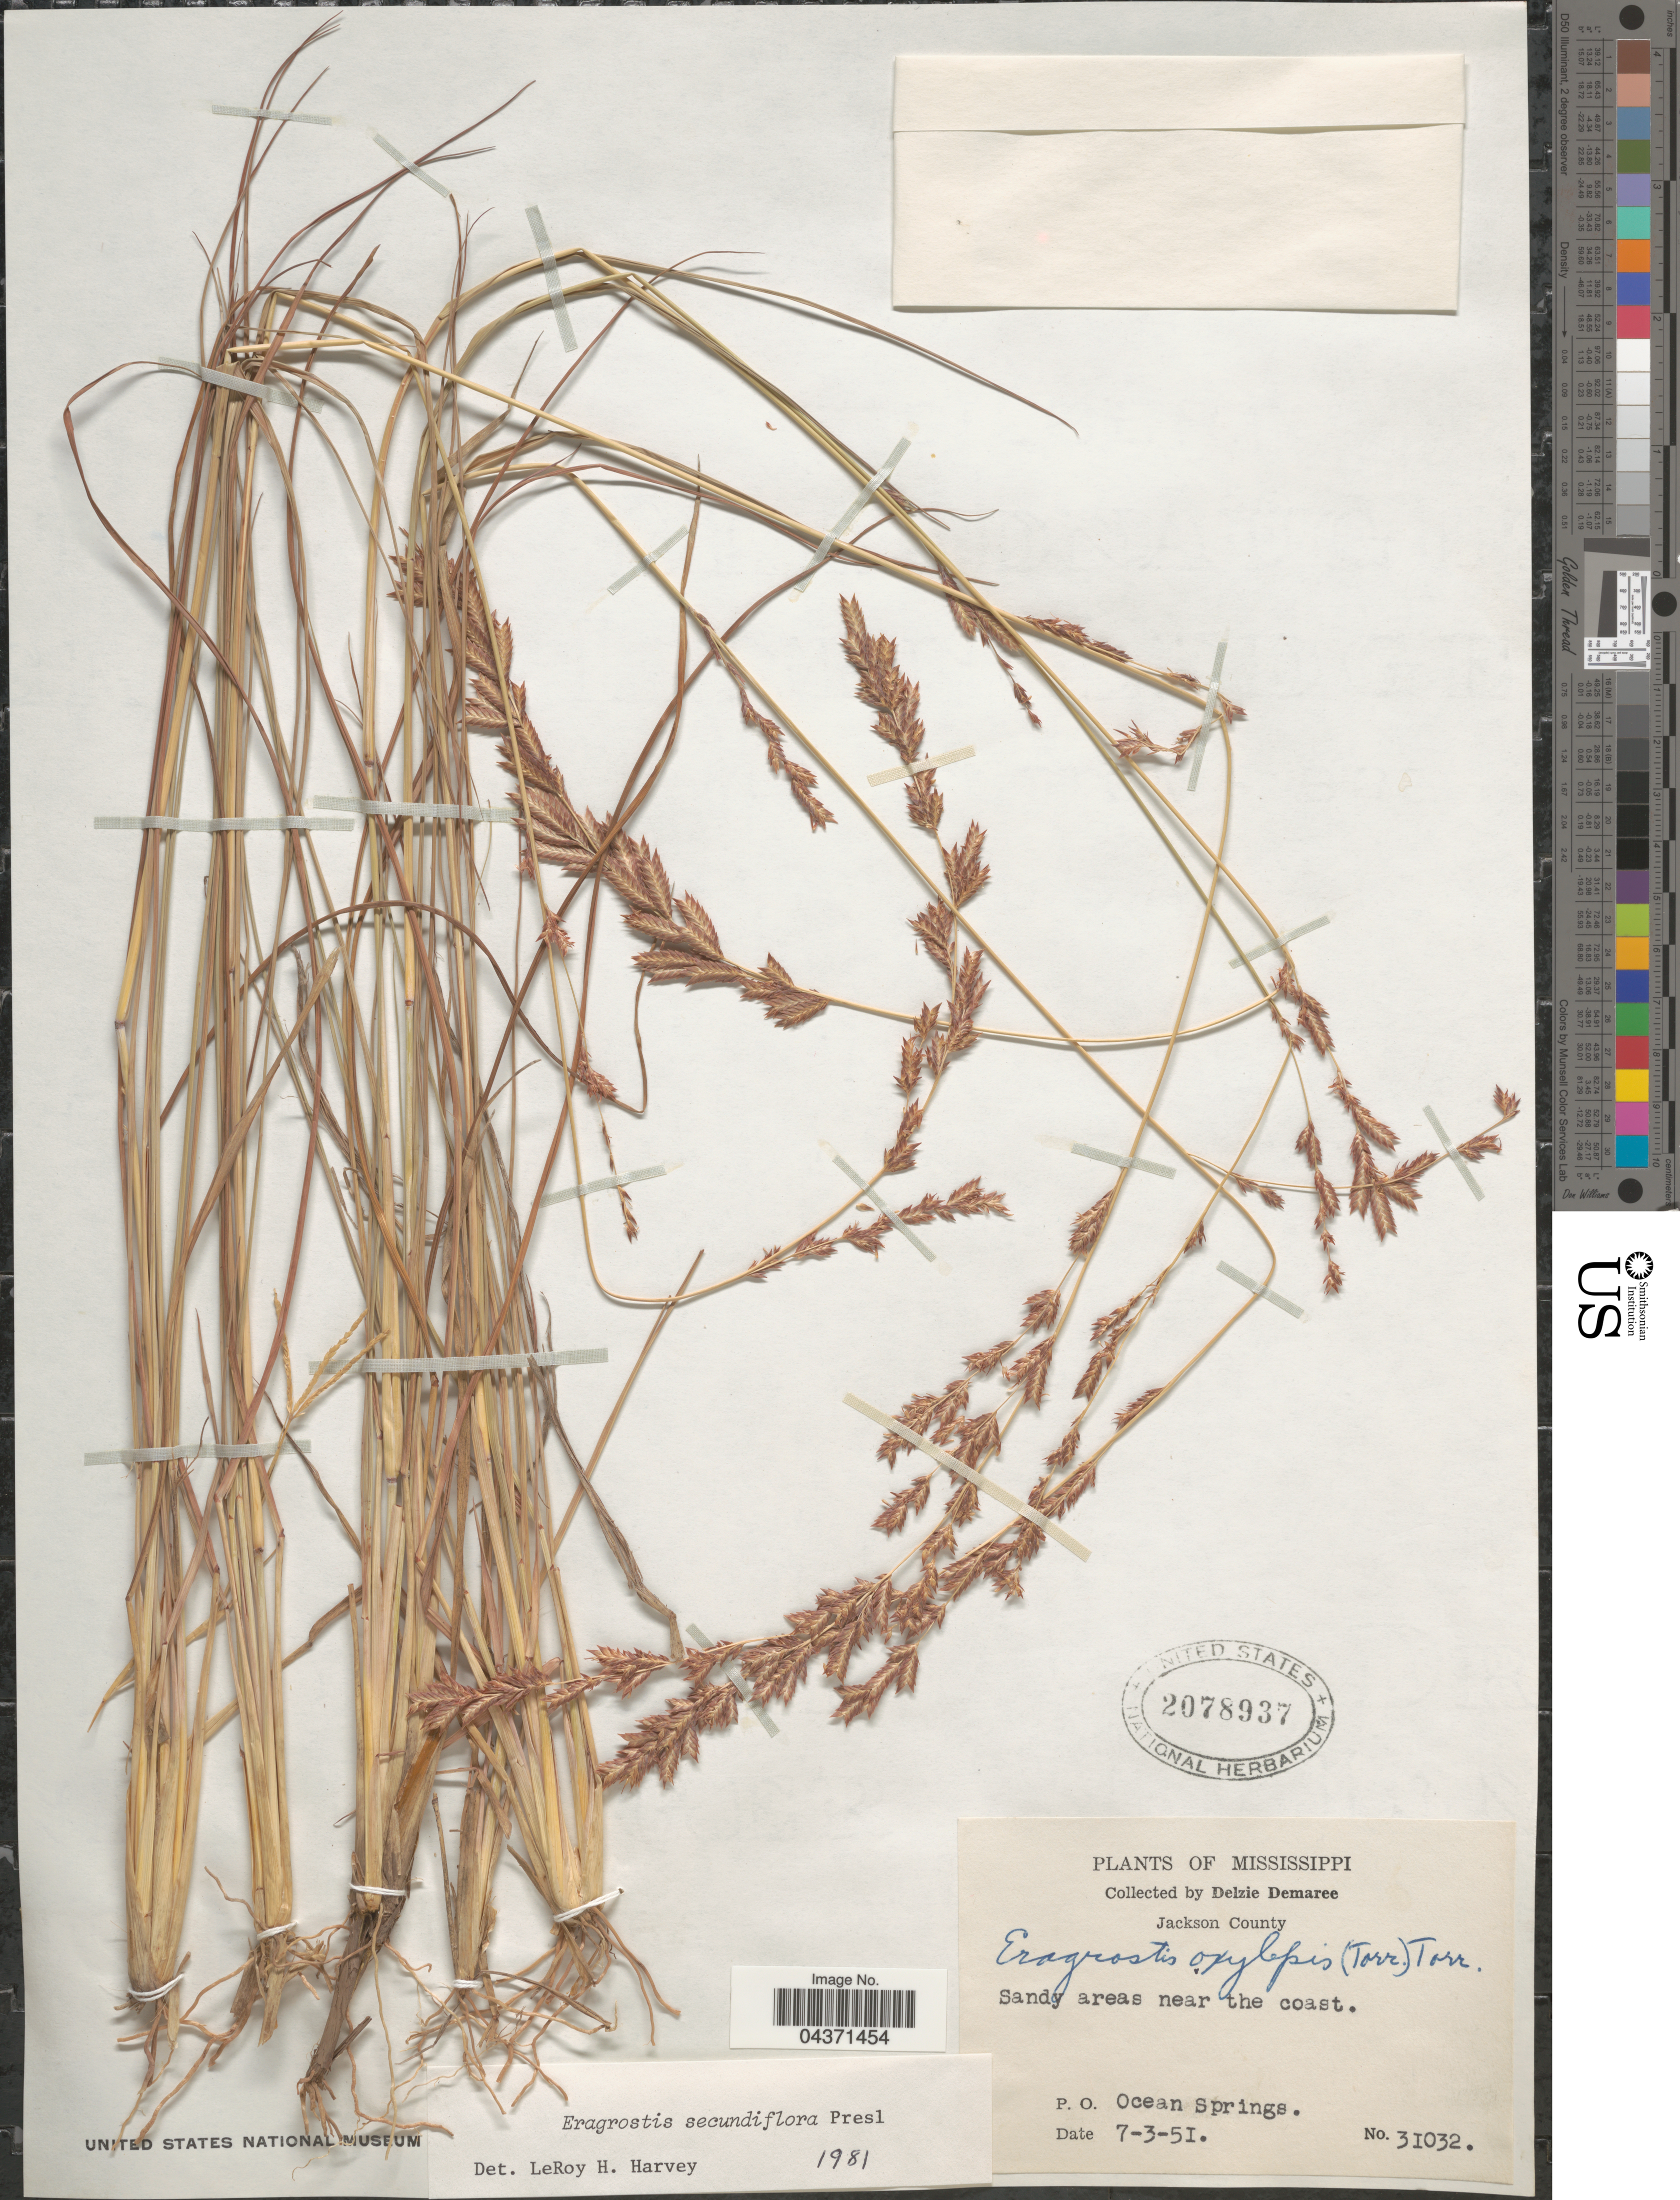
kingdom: Plantae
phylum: Tracheophyta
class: Liliopsida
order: Poales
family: Poaceae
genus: Eragrostis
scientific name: Eragrostis secundiflora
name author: J. Presl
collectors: D. Damaree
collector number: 31032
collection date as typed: Transcribed d/m/y: 3/7/51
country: United States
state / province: Mississippi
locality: Jackson County. Sandy areas near the coast. P. O. Ocean Springs.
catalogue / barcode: US 2078937